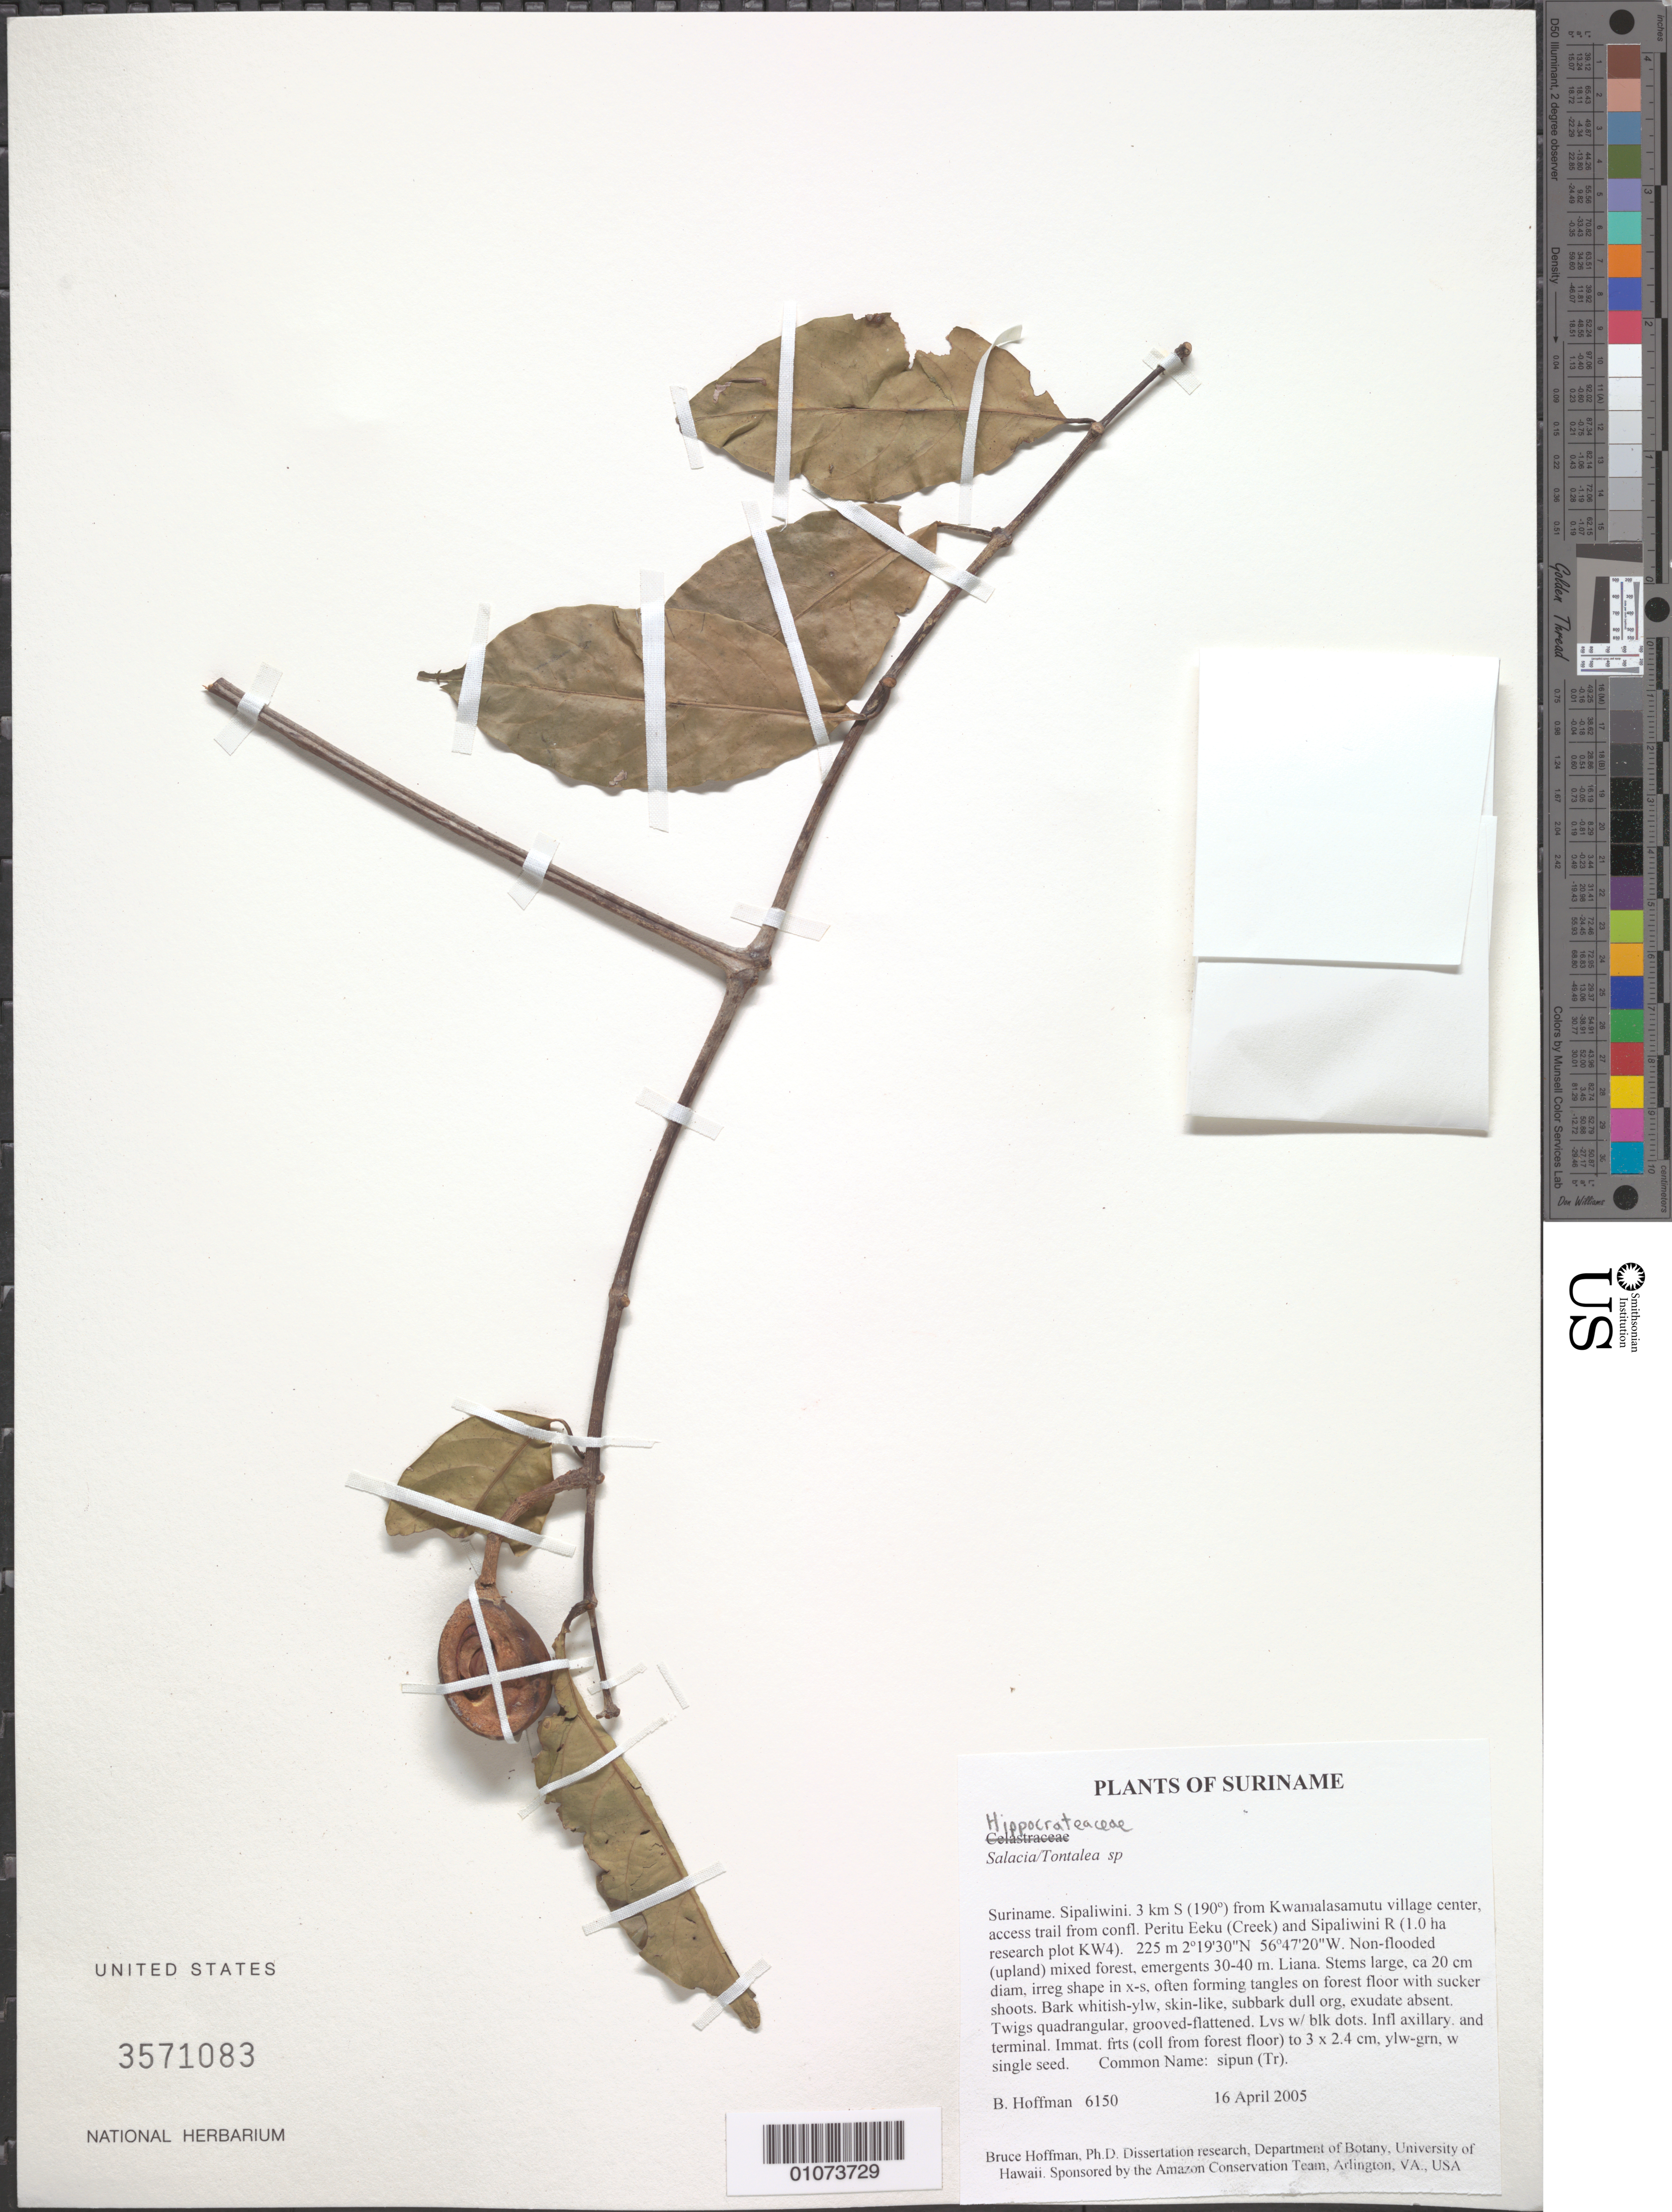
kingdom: Plantae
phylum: Tracheophyta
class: Magnoliopsida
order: Celastrales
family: Celastraceae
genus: Salacia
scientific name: Salacia sp.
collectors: B. Hoffman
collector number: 6150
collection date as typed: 16 April 2005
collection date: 2005-04-16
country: Suriname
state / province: Sipaliwini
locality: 3 km S (190º) from Kwamalasamutu village center, access trail from confl. Peritu Eeku (Creek) and Sipaliwini R (1.0 ha research plot KW4)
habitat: Non-flooded (upland) mixed forest, emergents 30-40 m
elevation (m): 225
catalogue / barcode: US 3571083